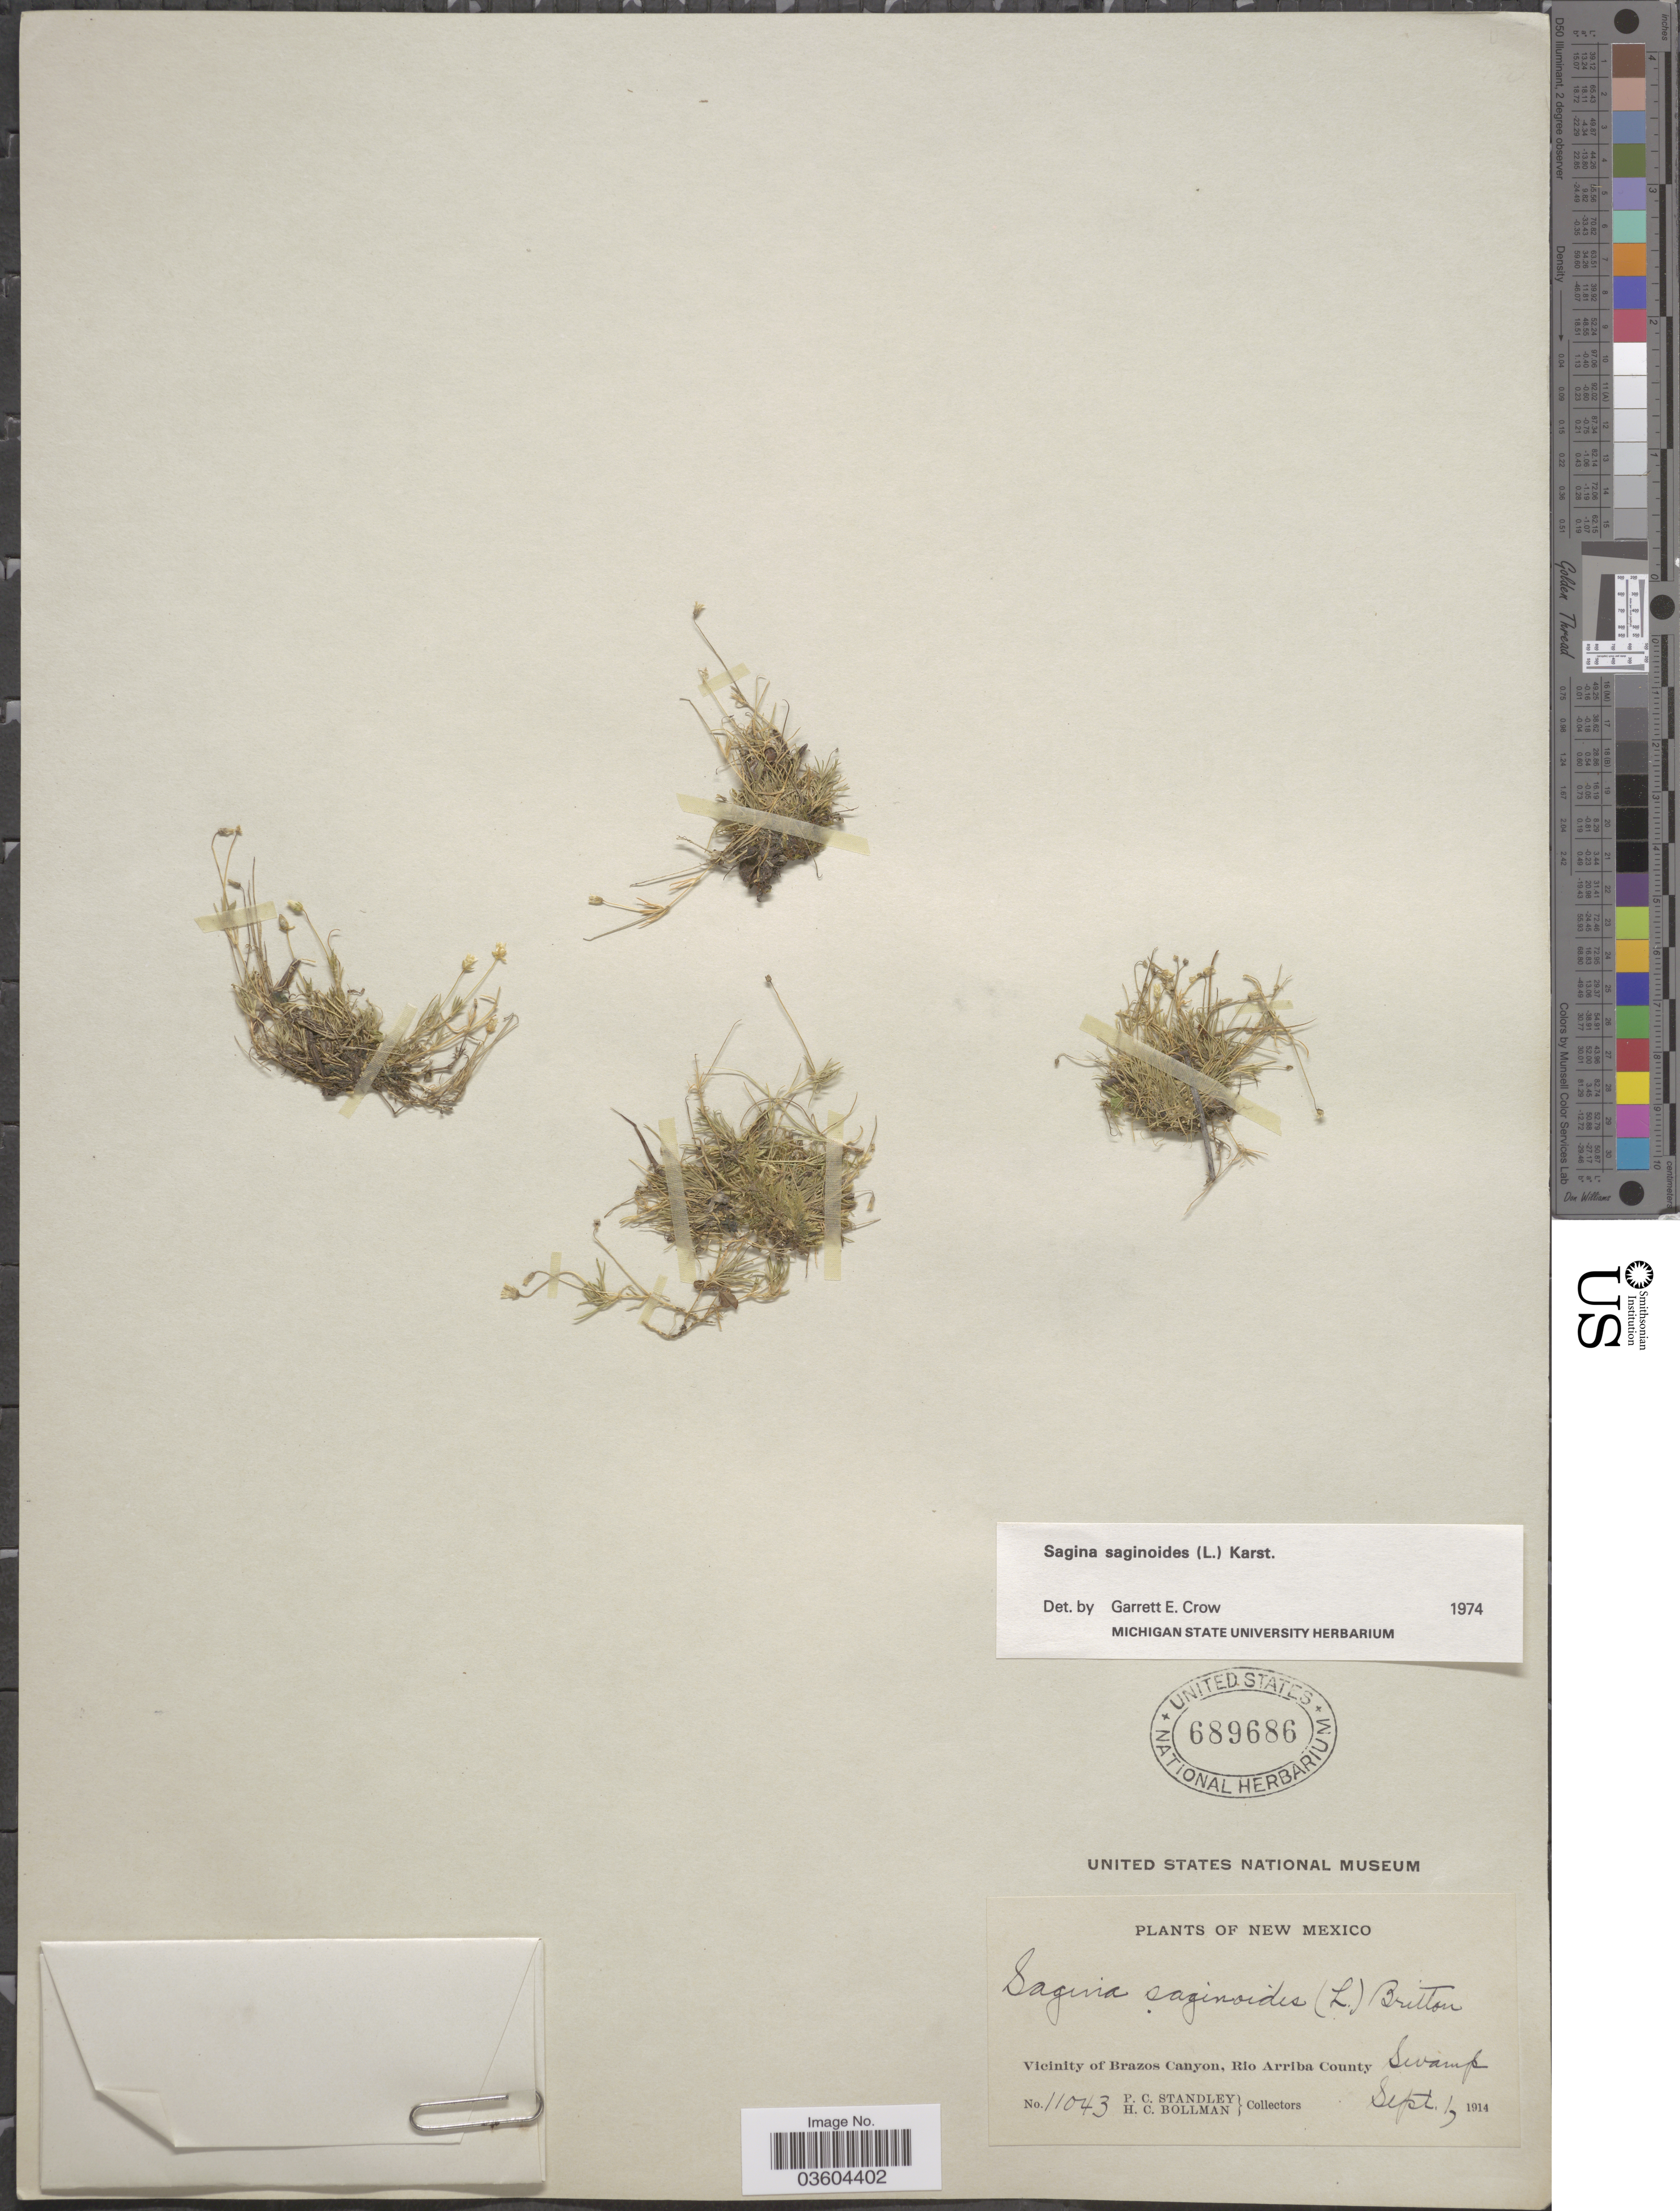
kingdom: Plantae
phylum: Tracheophyta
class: Magnoliopsida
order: Caryophyllales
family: Caryophyllaceae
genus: Sagina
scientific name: Sagina saginoides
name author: (L.) H. Karst.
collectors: P. C. Standley & H. C. Bollman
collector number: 11043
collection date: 1914-09-01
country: United States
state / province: New Mexico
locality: Vicinity of Brazos Canyon, Rio Arriba County. Swamp.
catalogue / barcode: US 689688